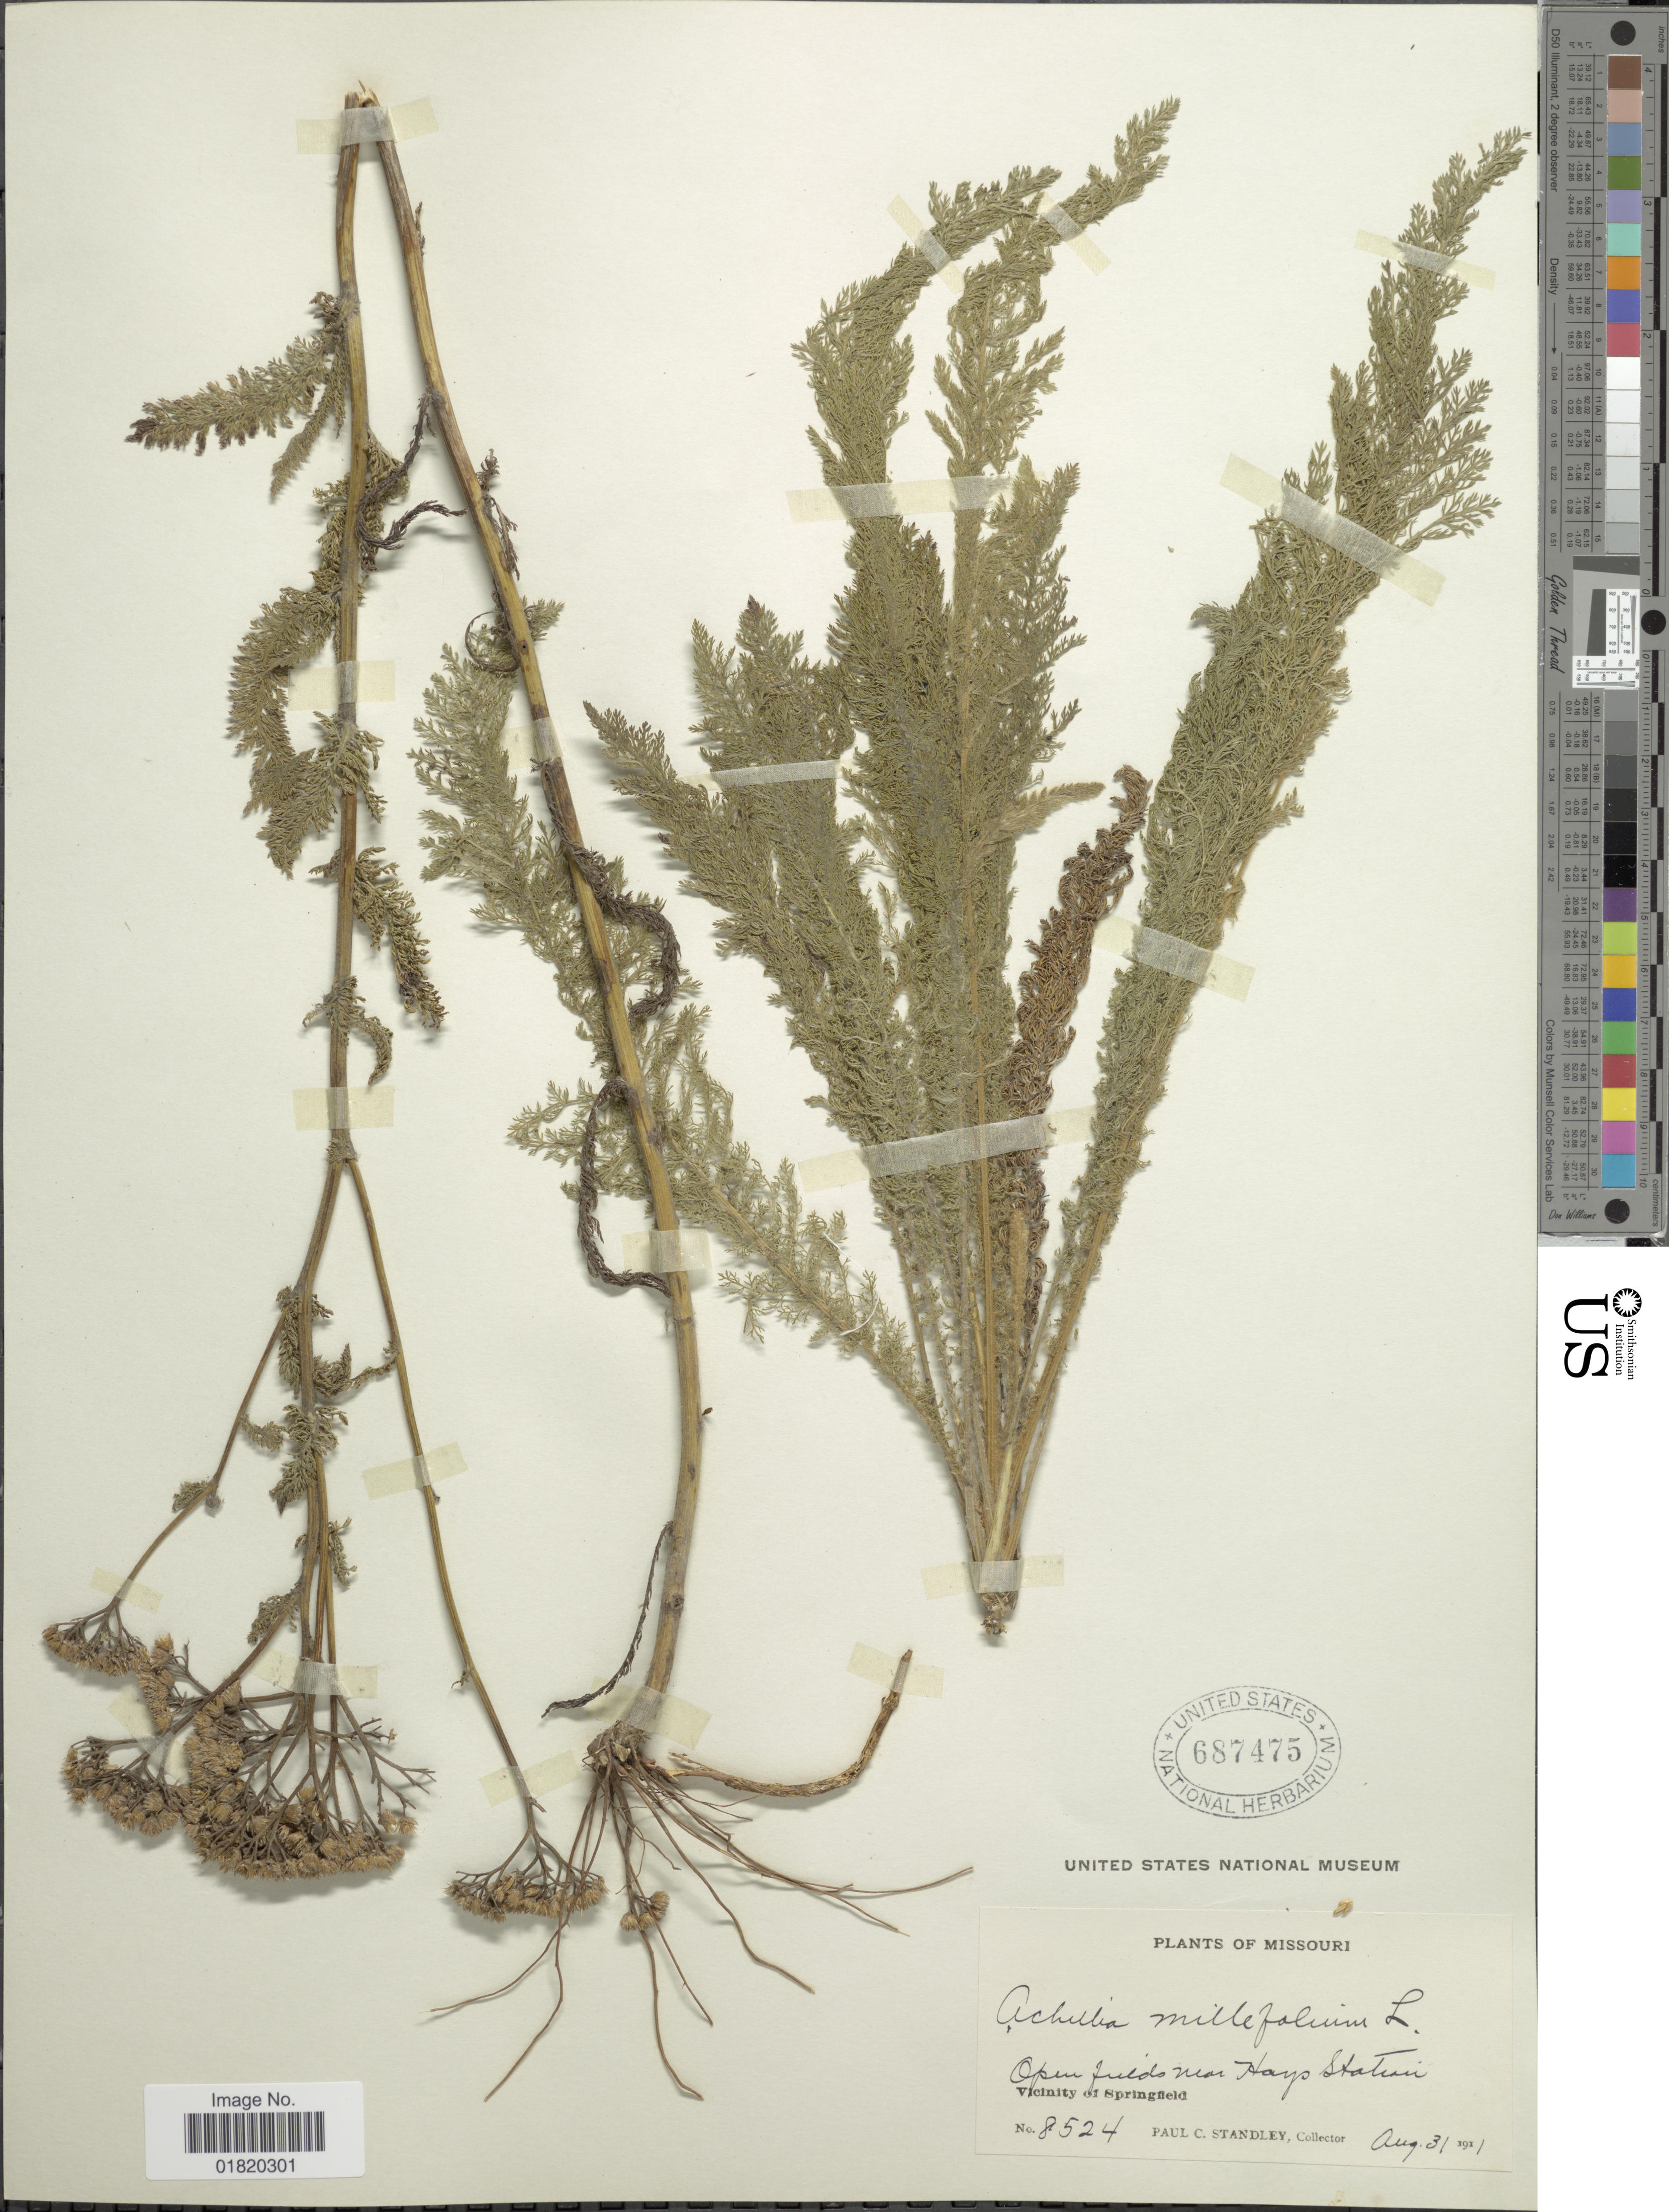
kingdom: Plantae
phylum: Tracheophyta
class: Magnoliopsida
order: Asterales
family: Asteraceae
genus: Achillea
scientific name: Achillea occidentalis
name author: (DC.) Raf. ex Rydb.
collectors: P. C. Standley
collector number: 8524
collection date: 1911-08-31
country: United States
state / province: Missouri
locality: Near Hays Station. Vicinity of Springfield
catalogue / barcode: US 687475